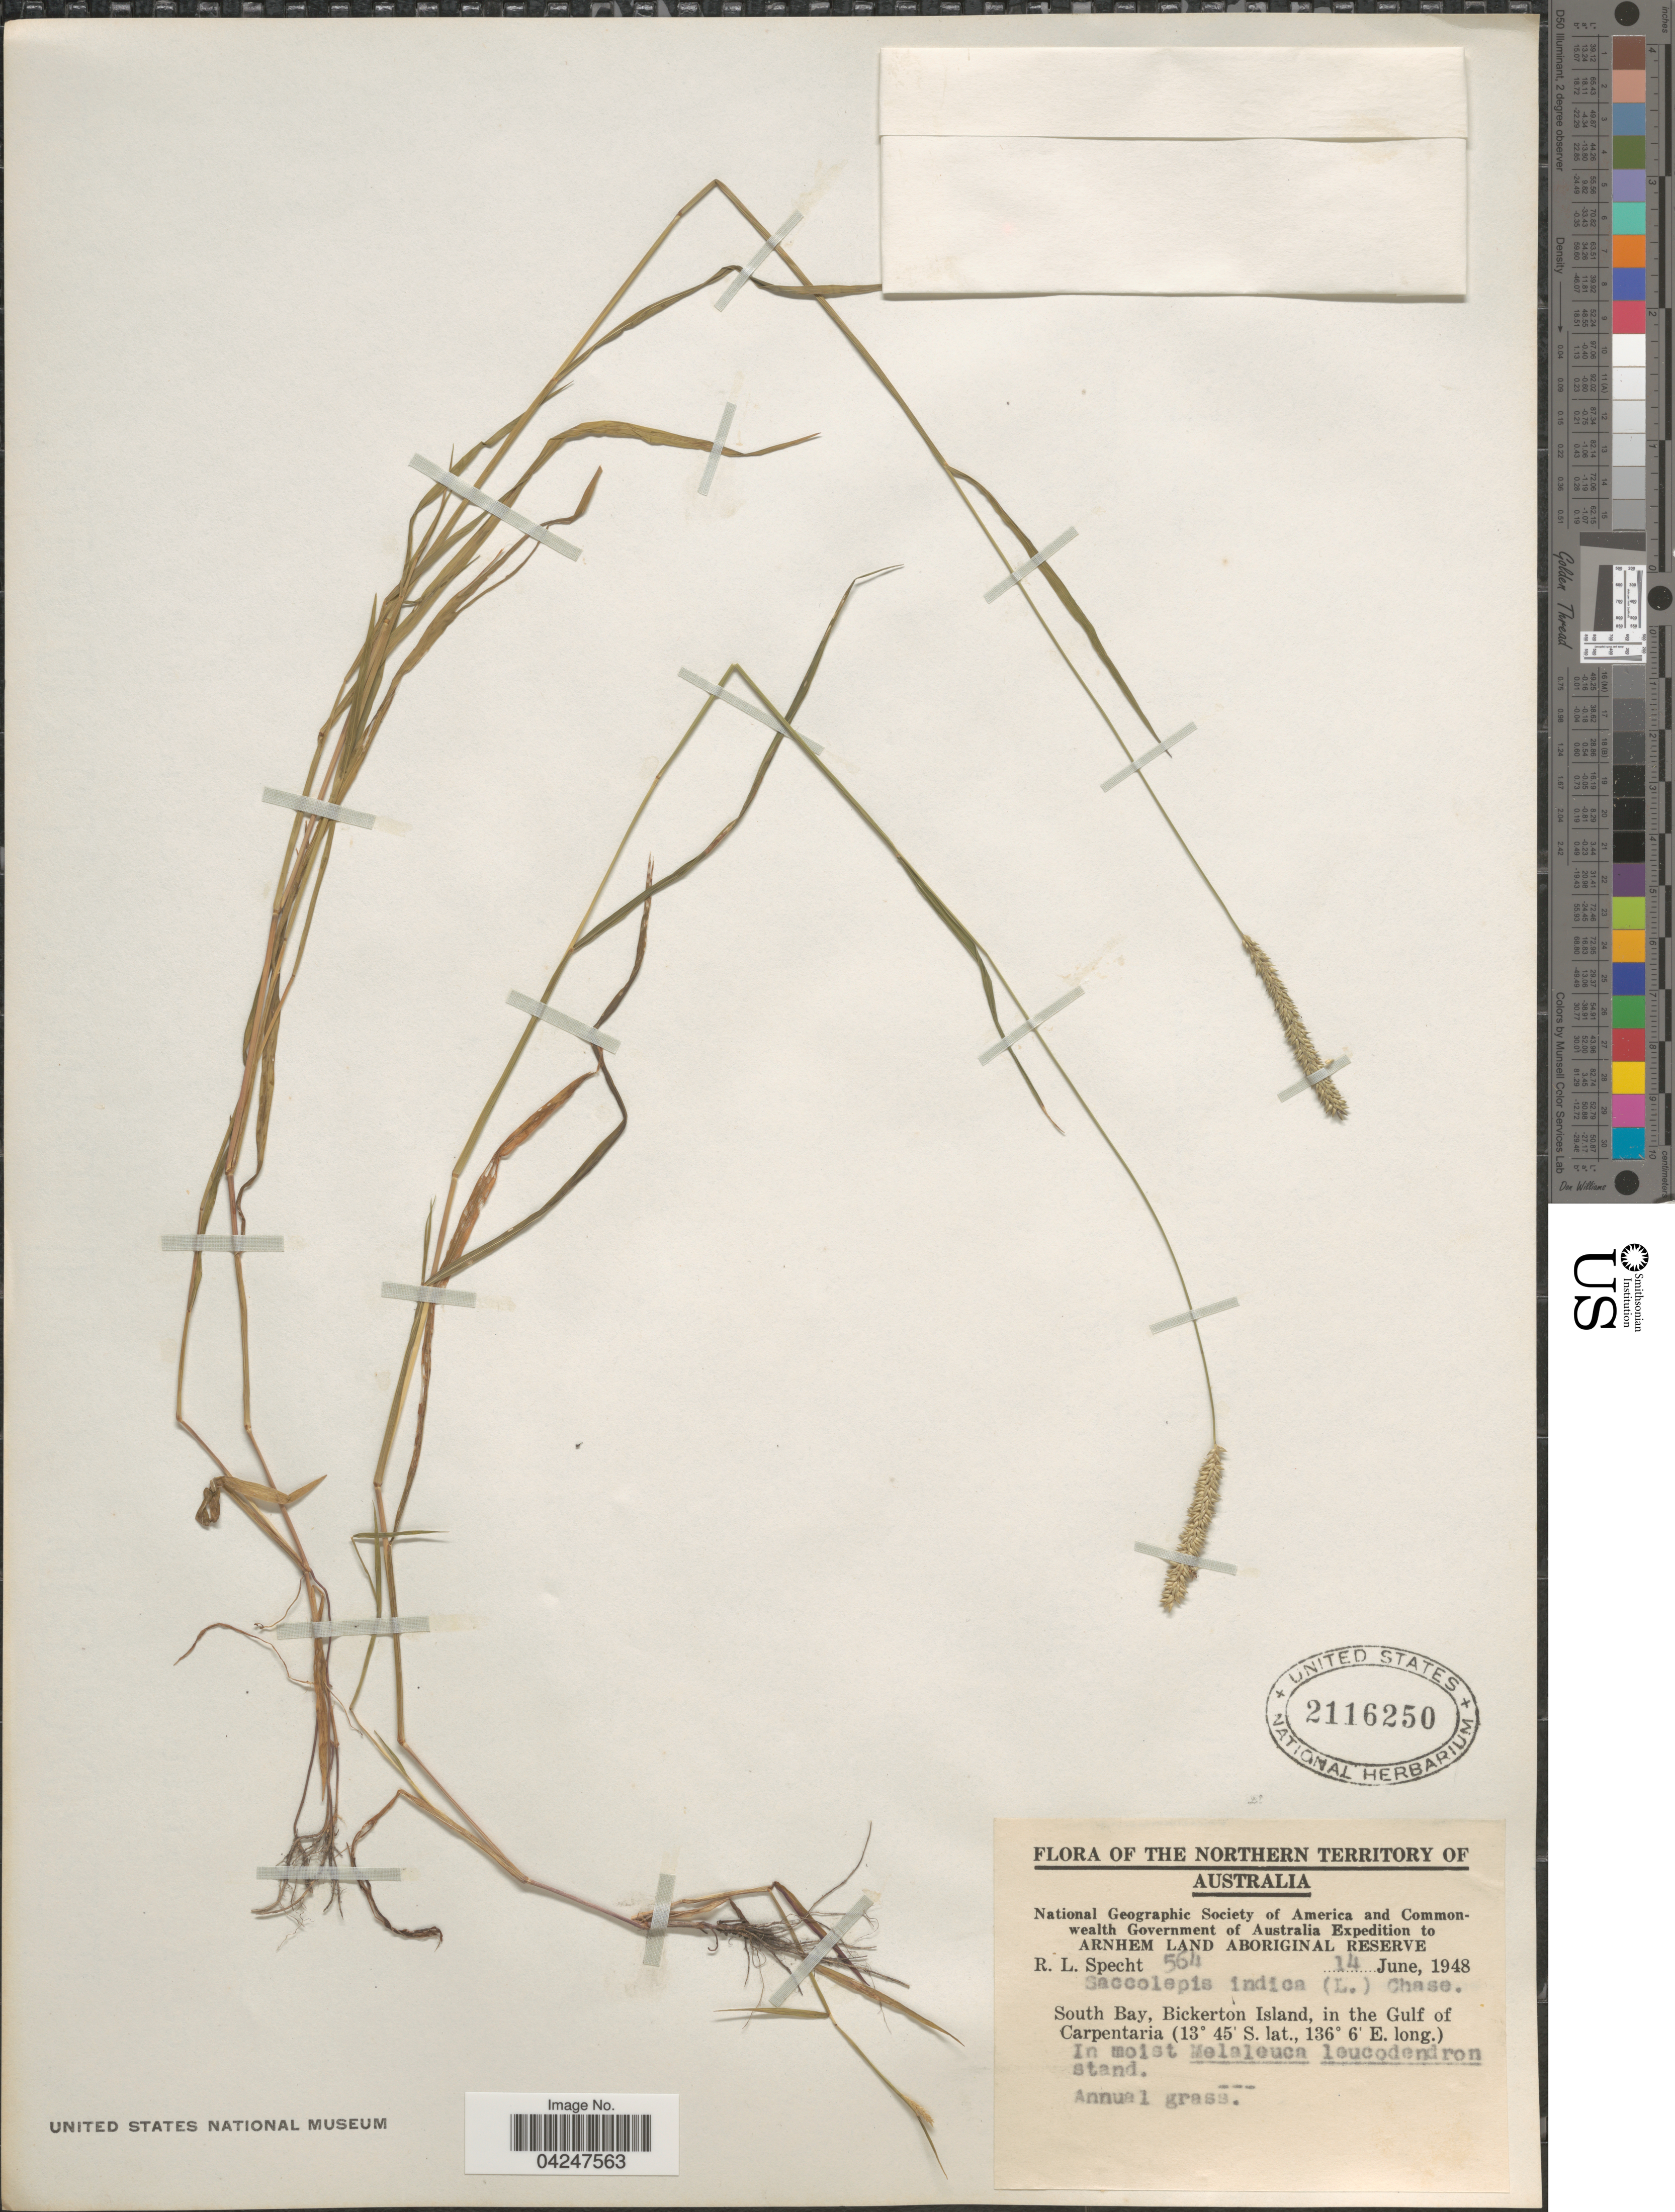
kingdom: Plantae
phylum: Tracheophyta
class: Liliopsida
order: Poales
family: Poaceae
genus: Sacciolepis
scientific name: Sacciolepis indica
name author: (L.) Chase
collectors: R. L. Specht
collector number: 564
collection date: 1948-06-14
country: Australia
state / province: Northern Territory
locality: Australia Expedition to Arnhem Land Aboriginal Reserve. South Bay, Bickerton Island, in the Gulf of Carpentaria.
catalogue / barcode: US 2116250